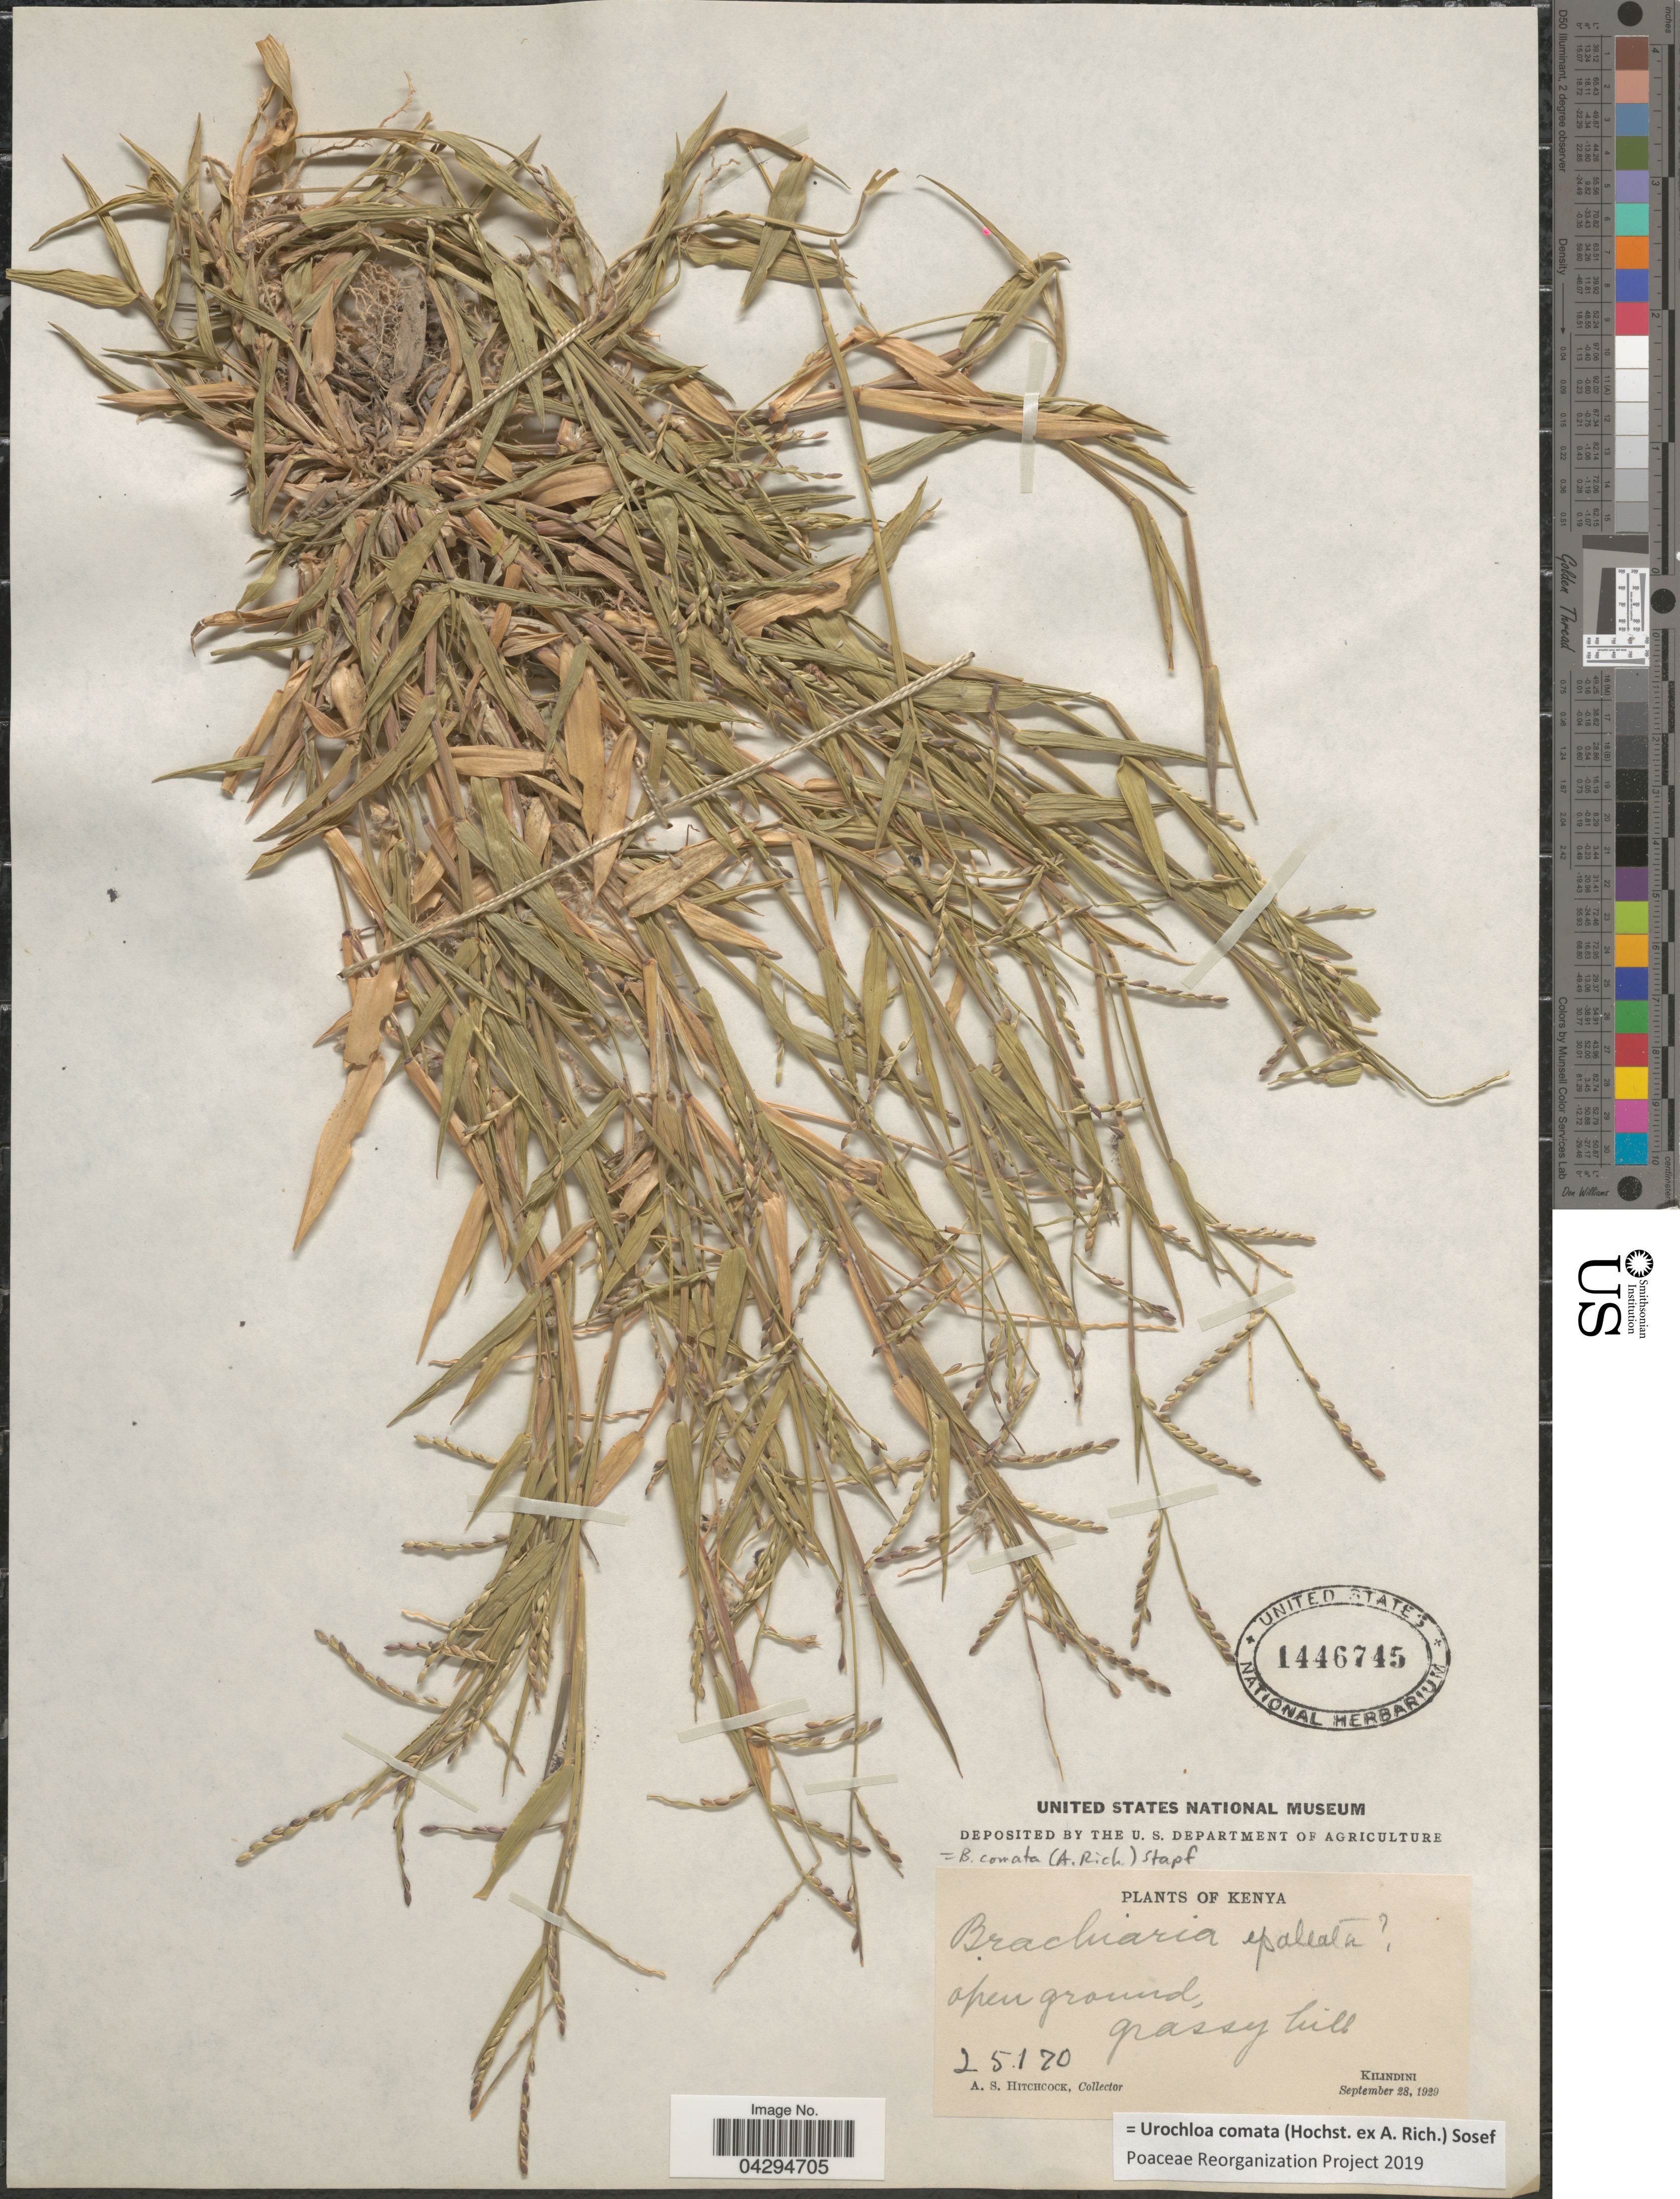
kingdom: Plantae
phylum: Tracheophyta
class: Liliopsida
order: Poales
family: Poaceae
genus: Urochloa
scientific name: Urochloa comata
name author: (Hochst. ex A. Rich.) Sosef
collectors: A. S. Hitchcock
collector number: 25170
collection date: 1929-09-28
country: Kenya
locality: Open ground, grassy hill. Kilindini.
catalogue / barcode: US 1446745